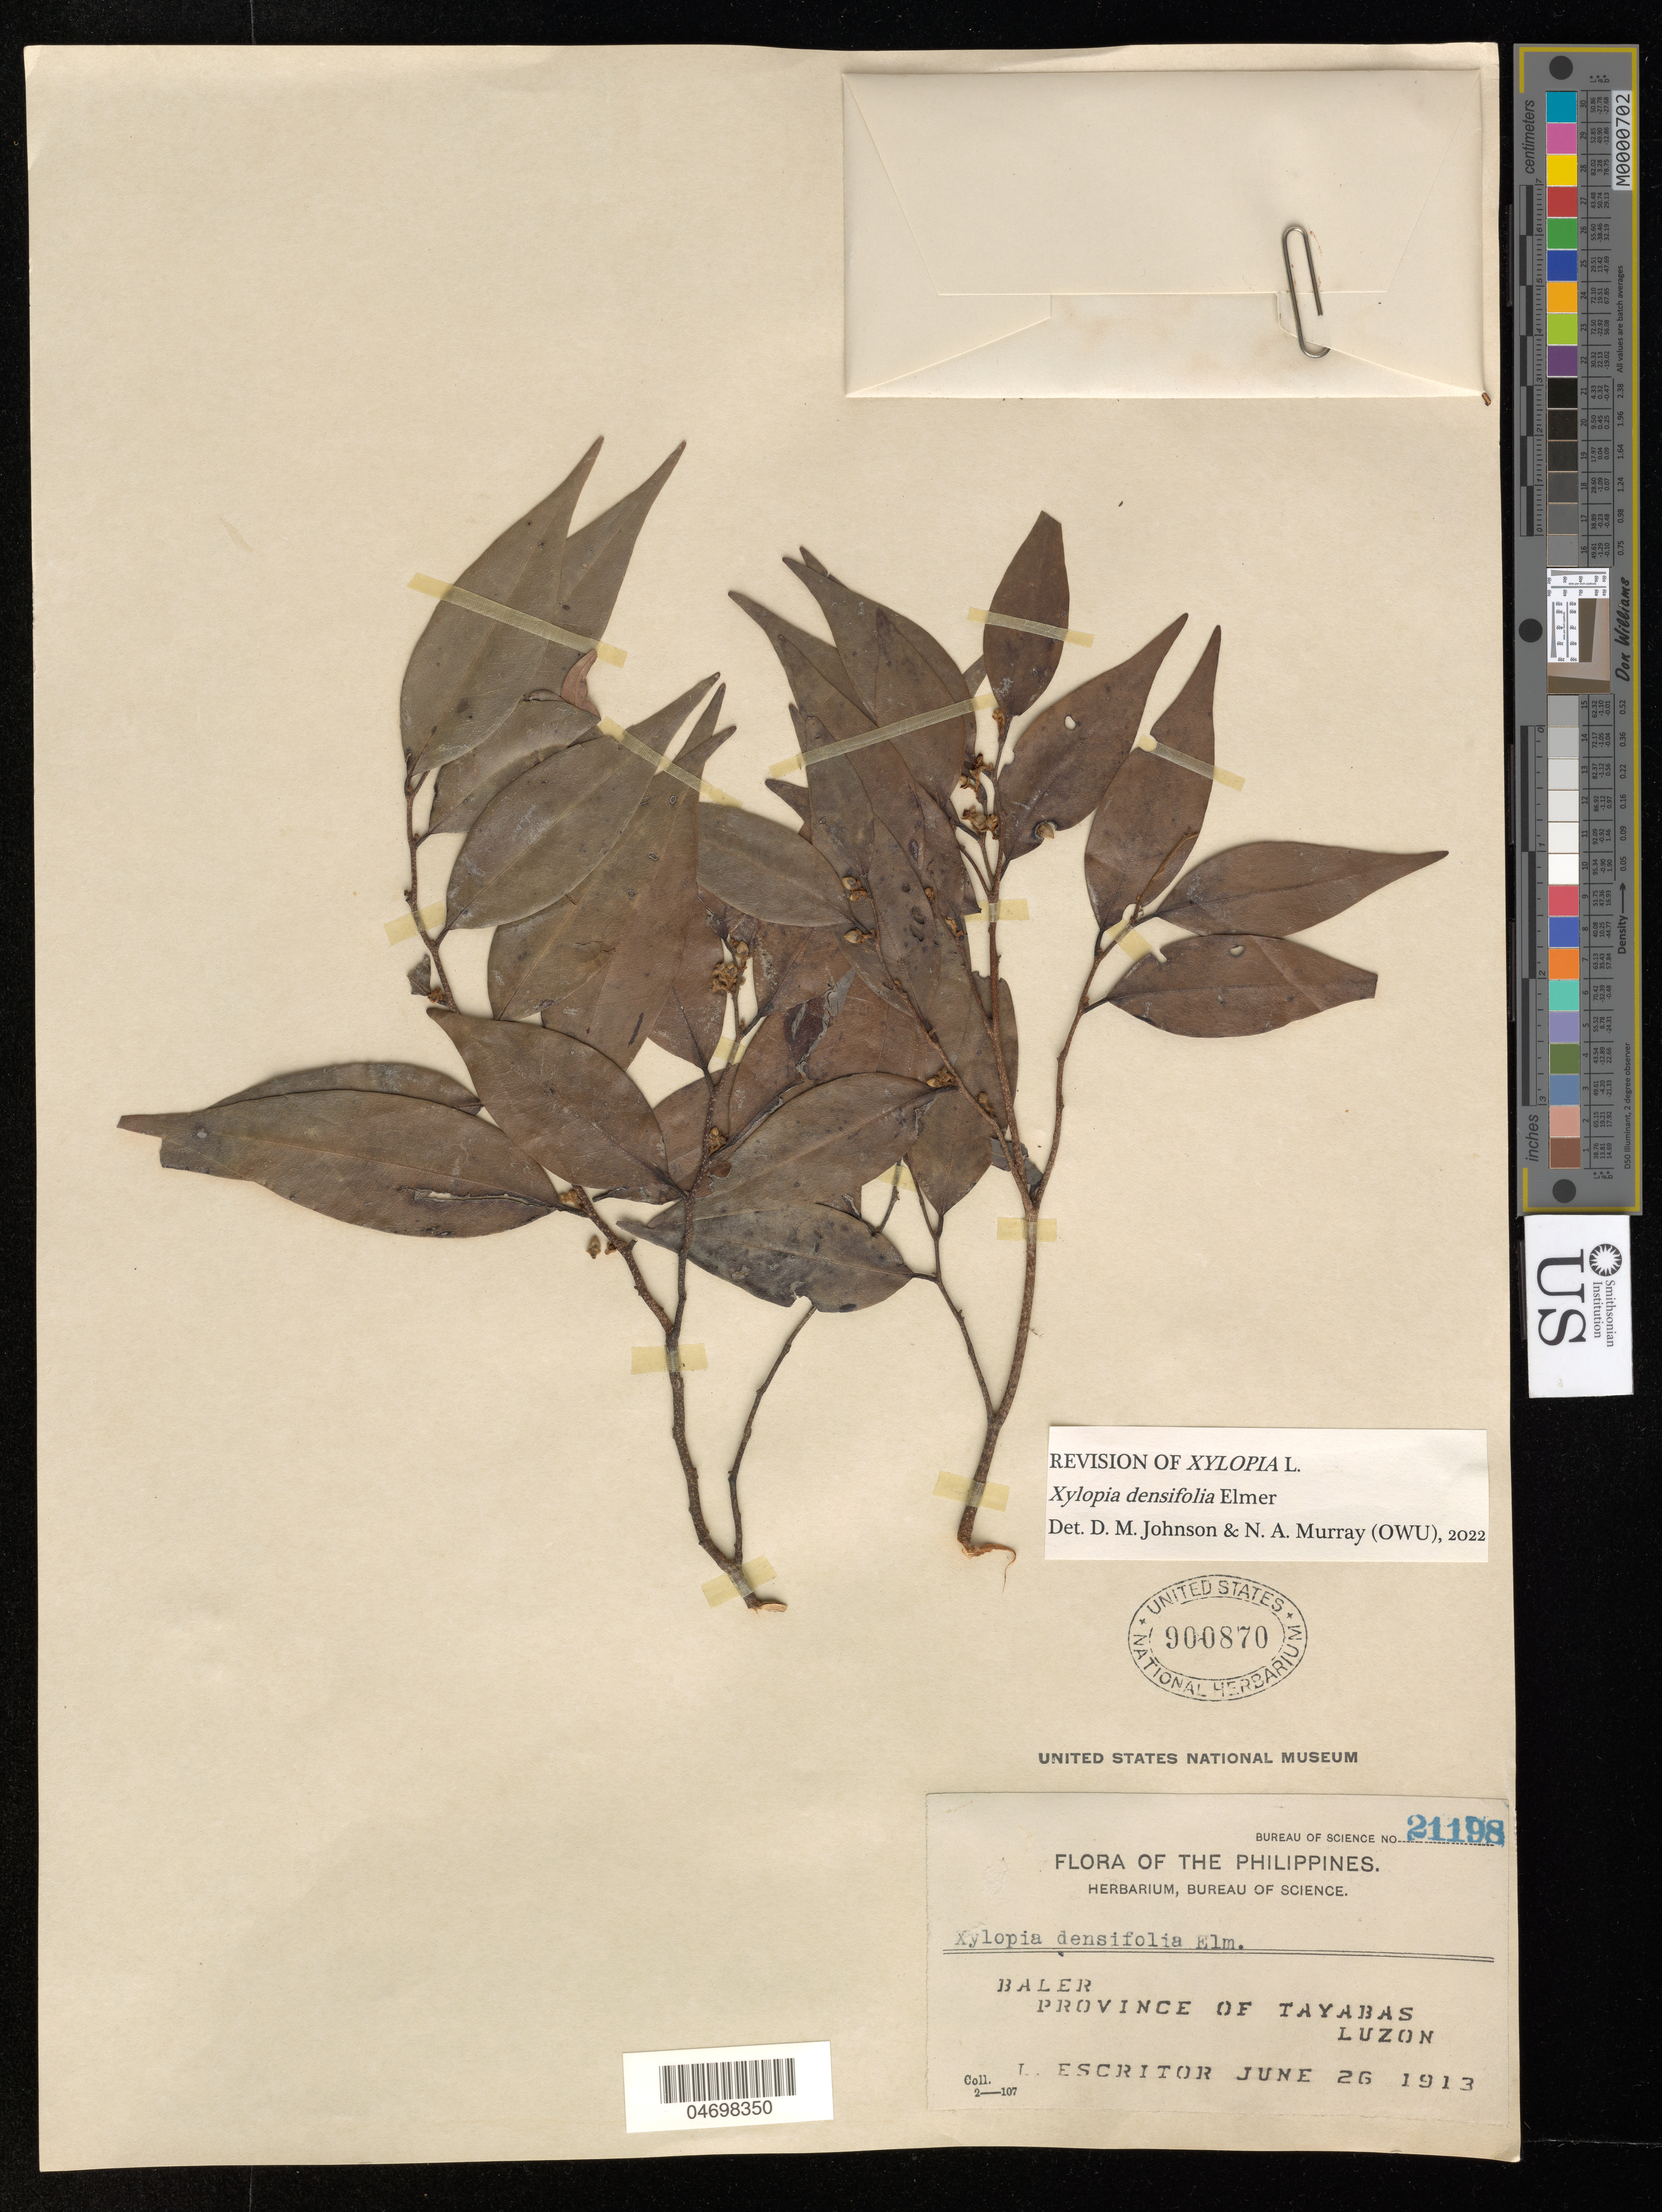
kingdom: Plantae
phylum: Tracheophyta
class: Magnoliopsida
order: Magnoliales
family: Annonaceae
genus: Xylopia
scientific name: Xylopia densifolia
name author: Elmer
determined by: Johnson, D. M.; Murray, N. A.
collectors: L. Escritor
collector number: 21198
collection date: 1913-06-26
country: Philippines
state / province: Calabarzon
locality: Baler, Province of Tayabas, Luzon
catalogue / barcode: US 900870